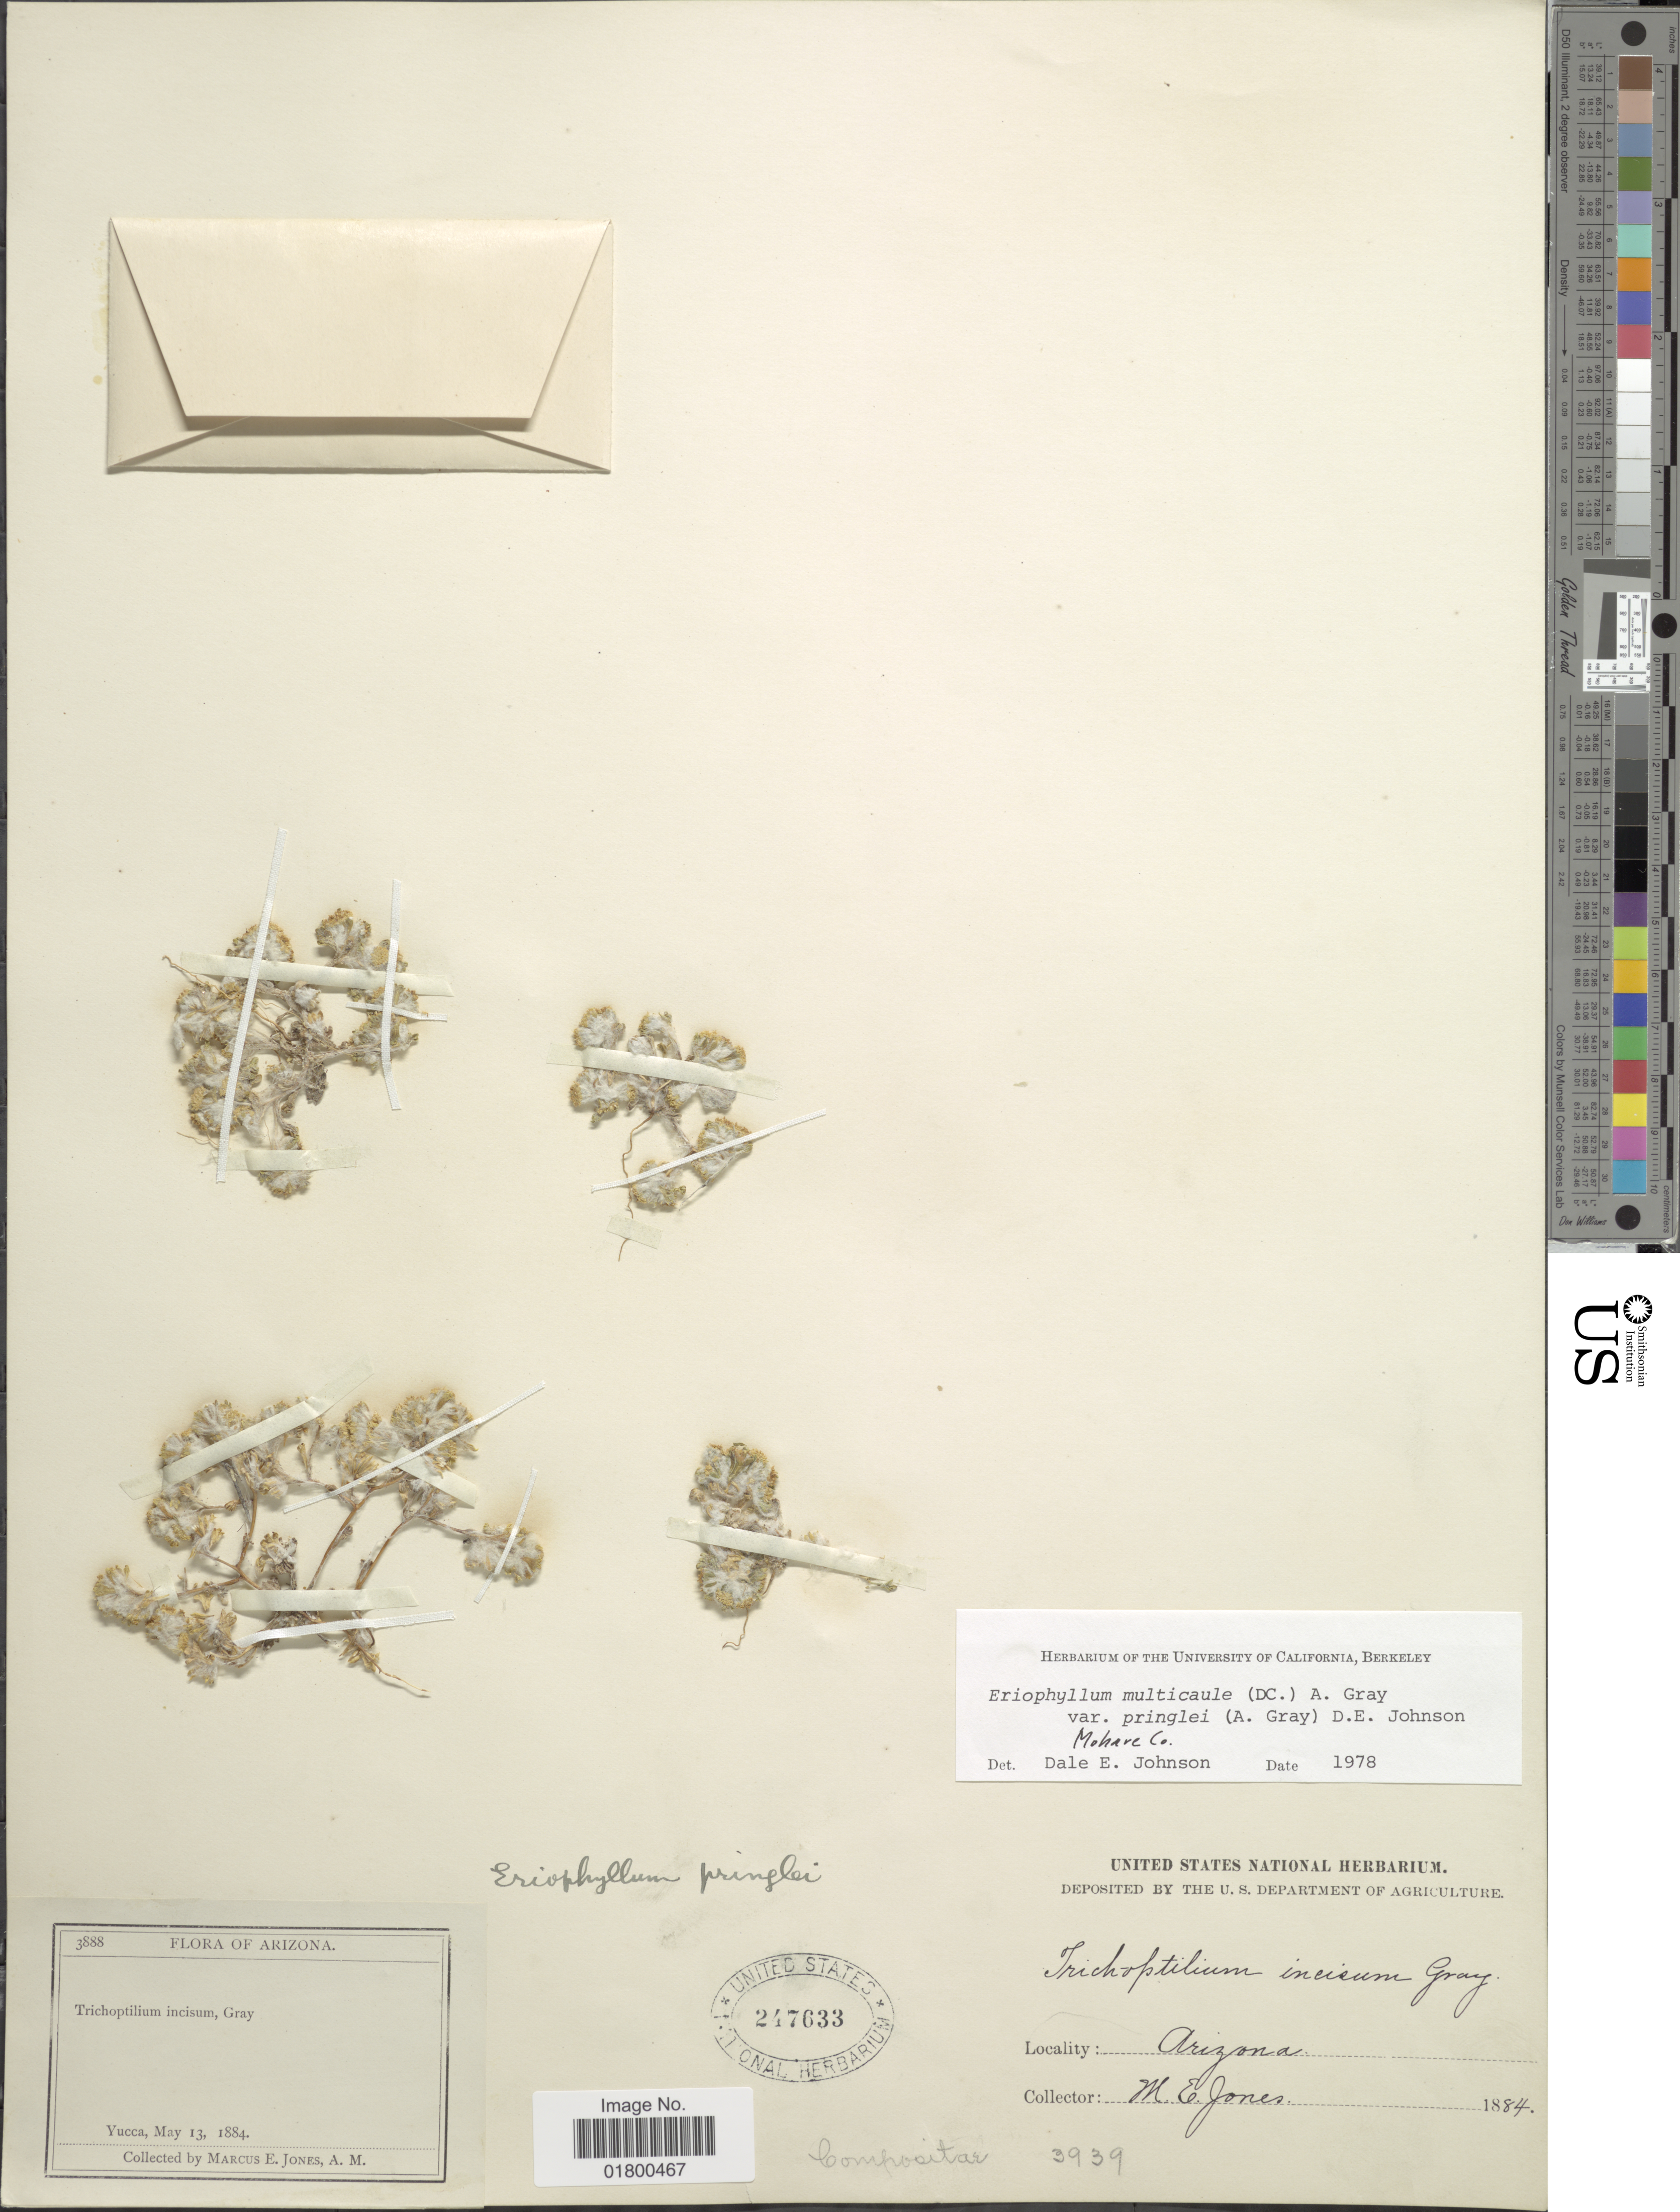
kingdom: Plantae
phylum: Tracheophyta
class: Magnoliopsida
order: Asterales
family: Asteraceae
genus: Eriophyllum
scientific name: Eriophyllum multicaule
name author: (DC.) A. Gray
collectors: M. E. Jones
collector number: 3888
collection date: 1884-05-13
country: United States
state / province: Arizona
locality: Yucca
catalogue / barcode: US 247633